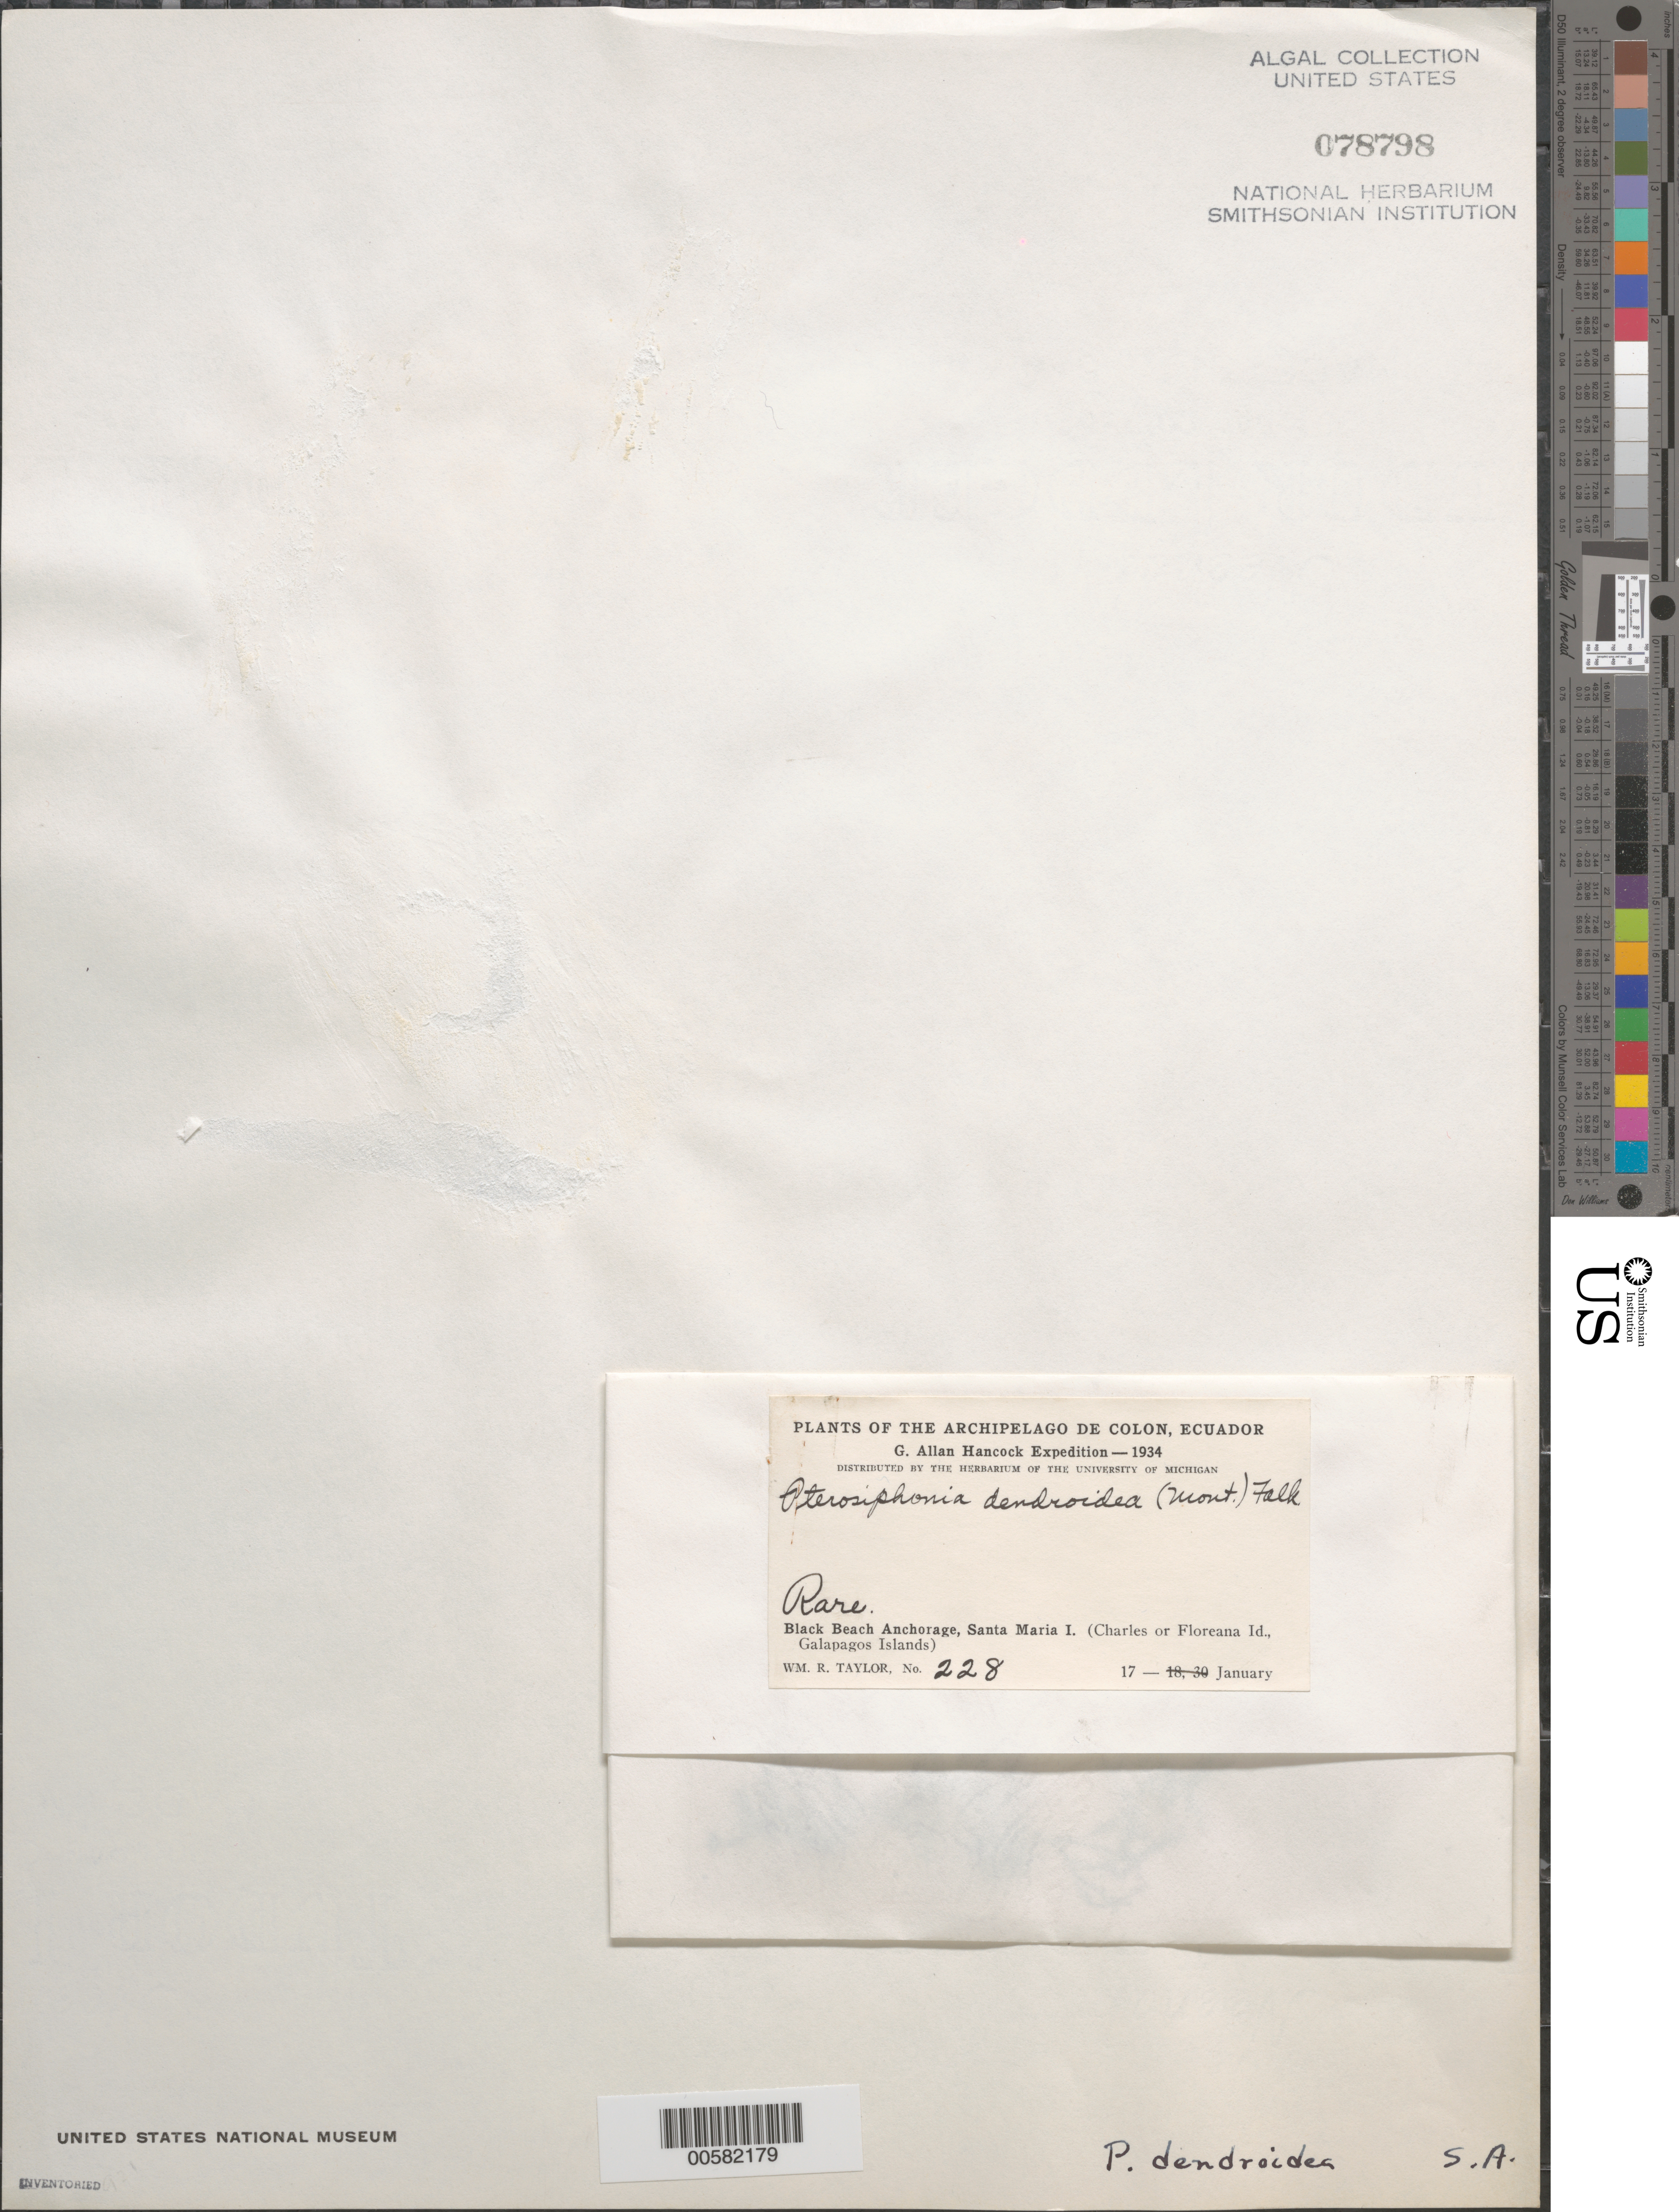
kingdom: Plantae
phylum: Rhodophyta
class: Florideophyceae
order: Ceramiales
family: Rhodomelaceae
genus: Symphyocladiella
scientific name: Symphyocladiella dendroidea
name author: (Montagne) Bustamante et al.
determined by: Algae name updating Project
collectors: W. R. Taylor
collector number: WRT 34-228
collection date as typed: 17 Jan 1934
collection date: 1934-01-17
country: Ecuador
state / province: Colón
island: Santa Cruz [Indefatigable, Chaves]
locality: Black Beach Anchorage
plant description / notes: G. Allan Hancock Expedition, 1934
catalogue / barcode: US 78798